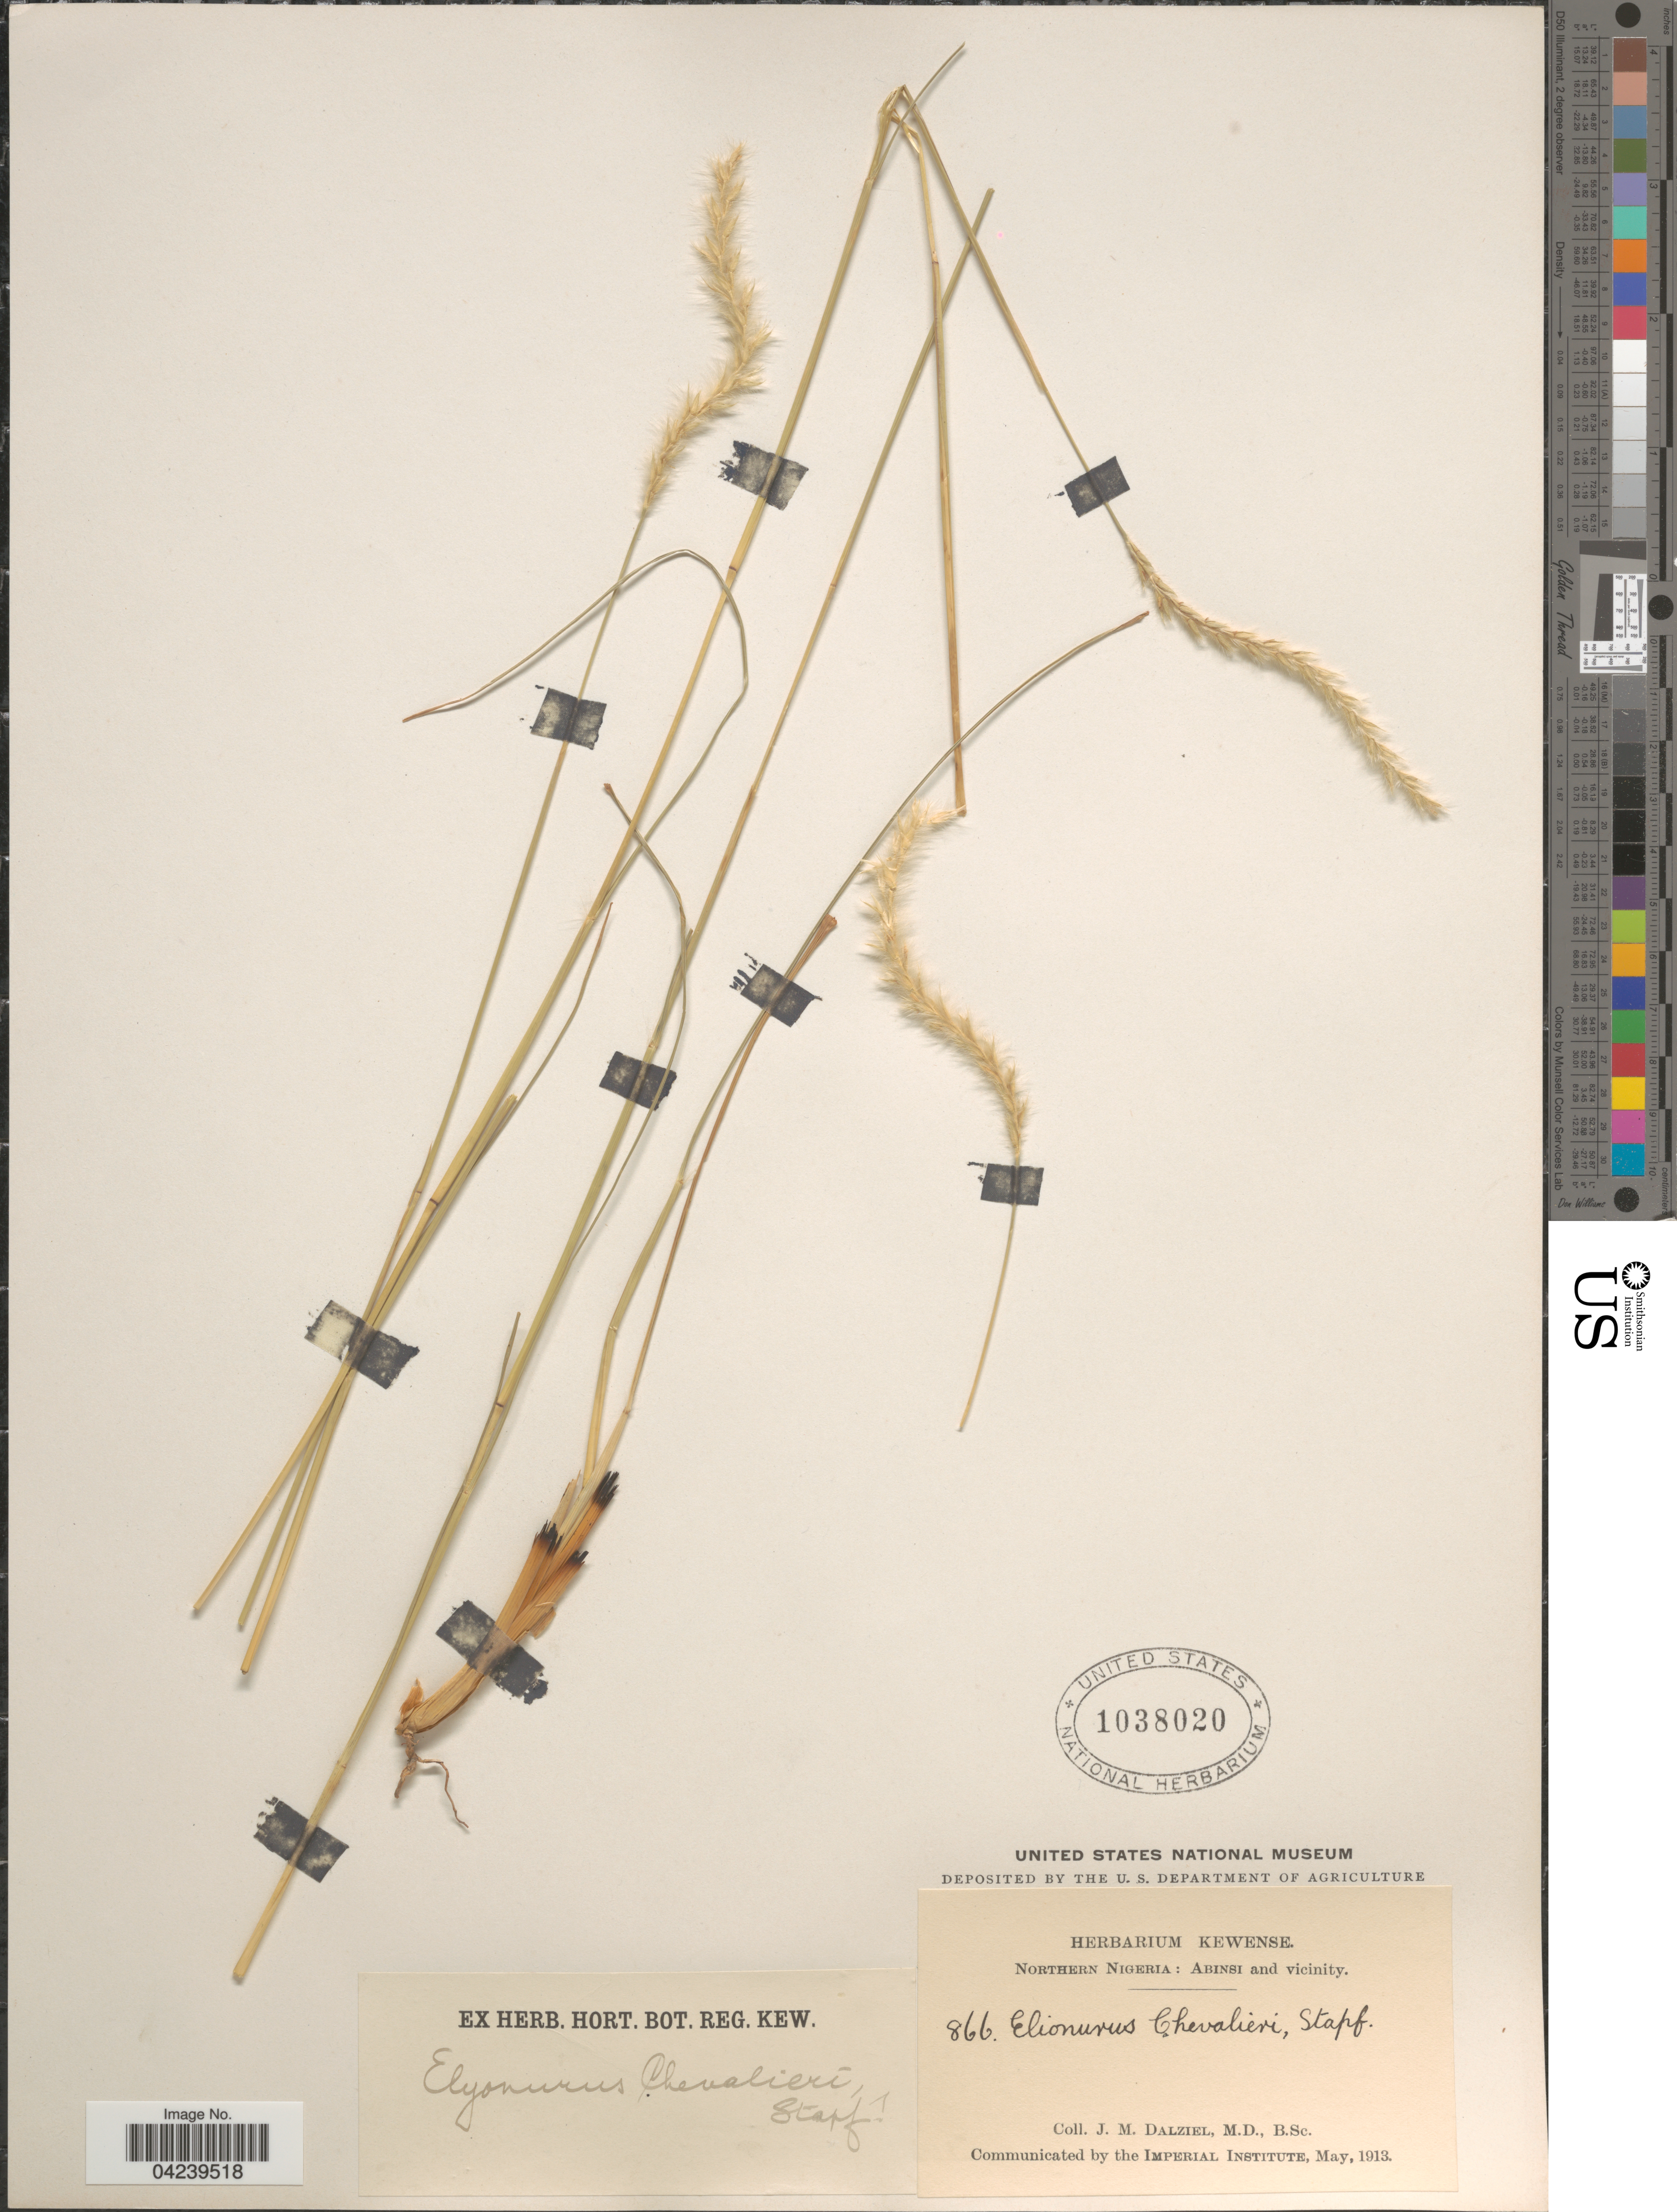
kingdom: Plantae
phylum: Tracheophyta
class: Liliopsida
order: Poales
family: Poaceae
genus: Elionurus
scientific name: Elionurus muticus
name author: (Spreng.) Kuntze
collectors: J. Dalziel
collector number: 866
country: Nigeria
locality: Northern Nigeria: Abinsi and vicinity.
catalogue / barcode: US 1038020